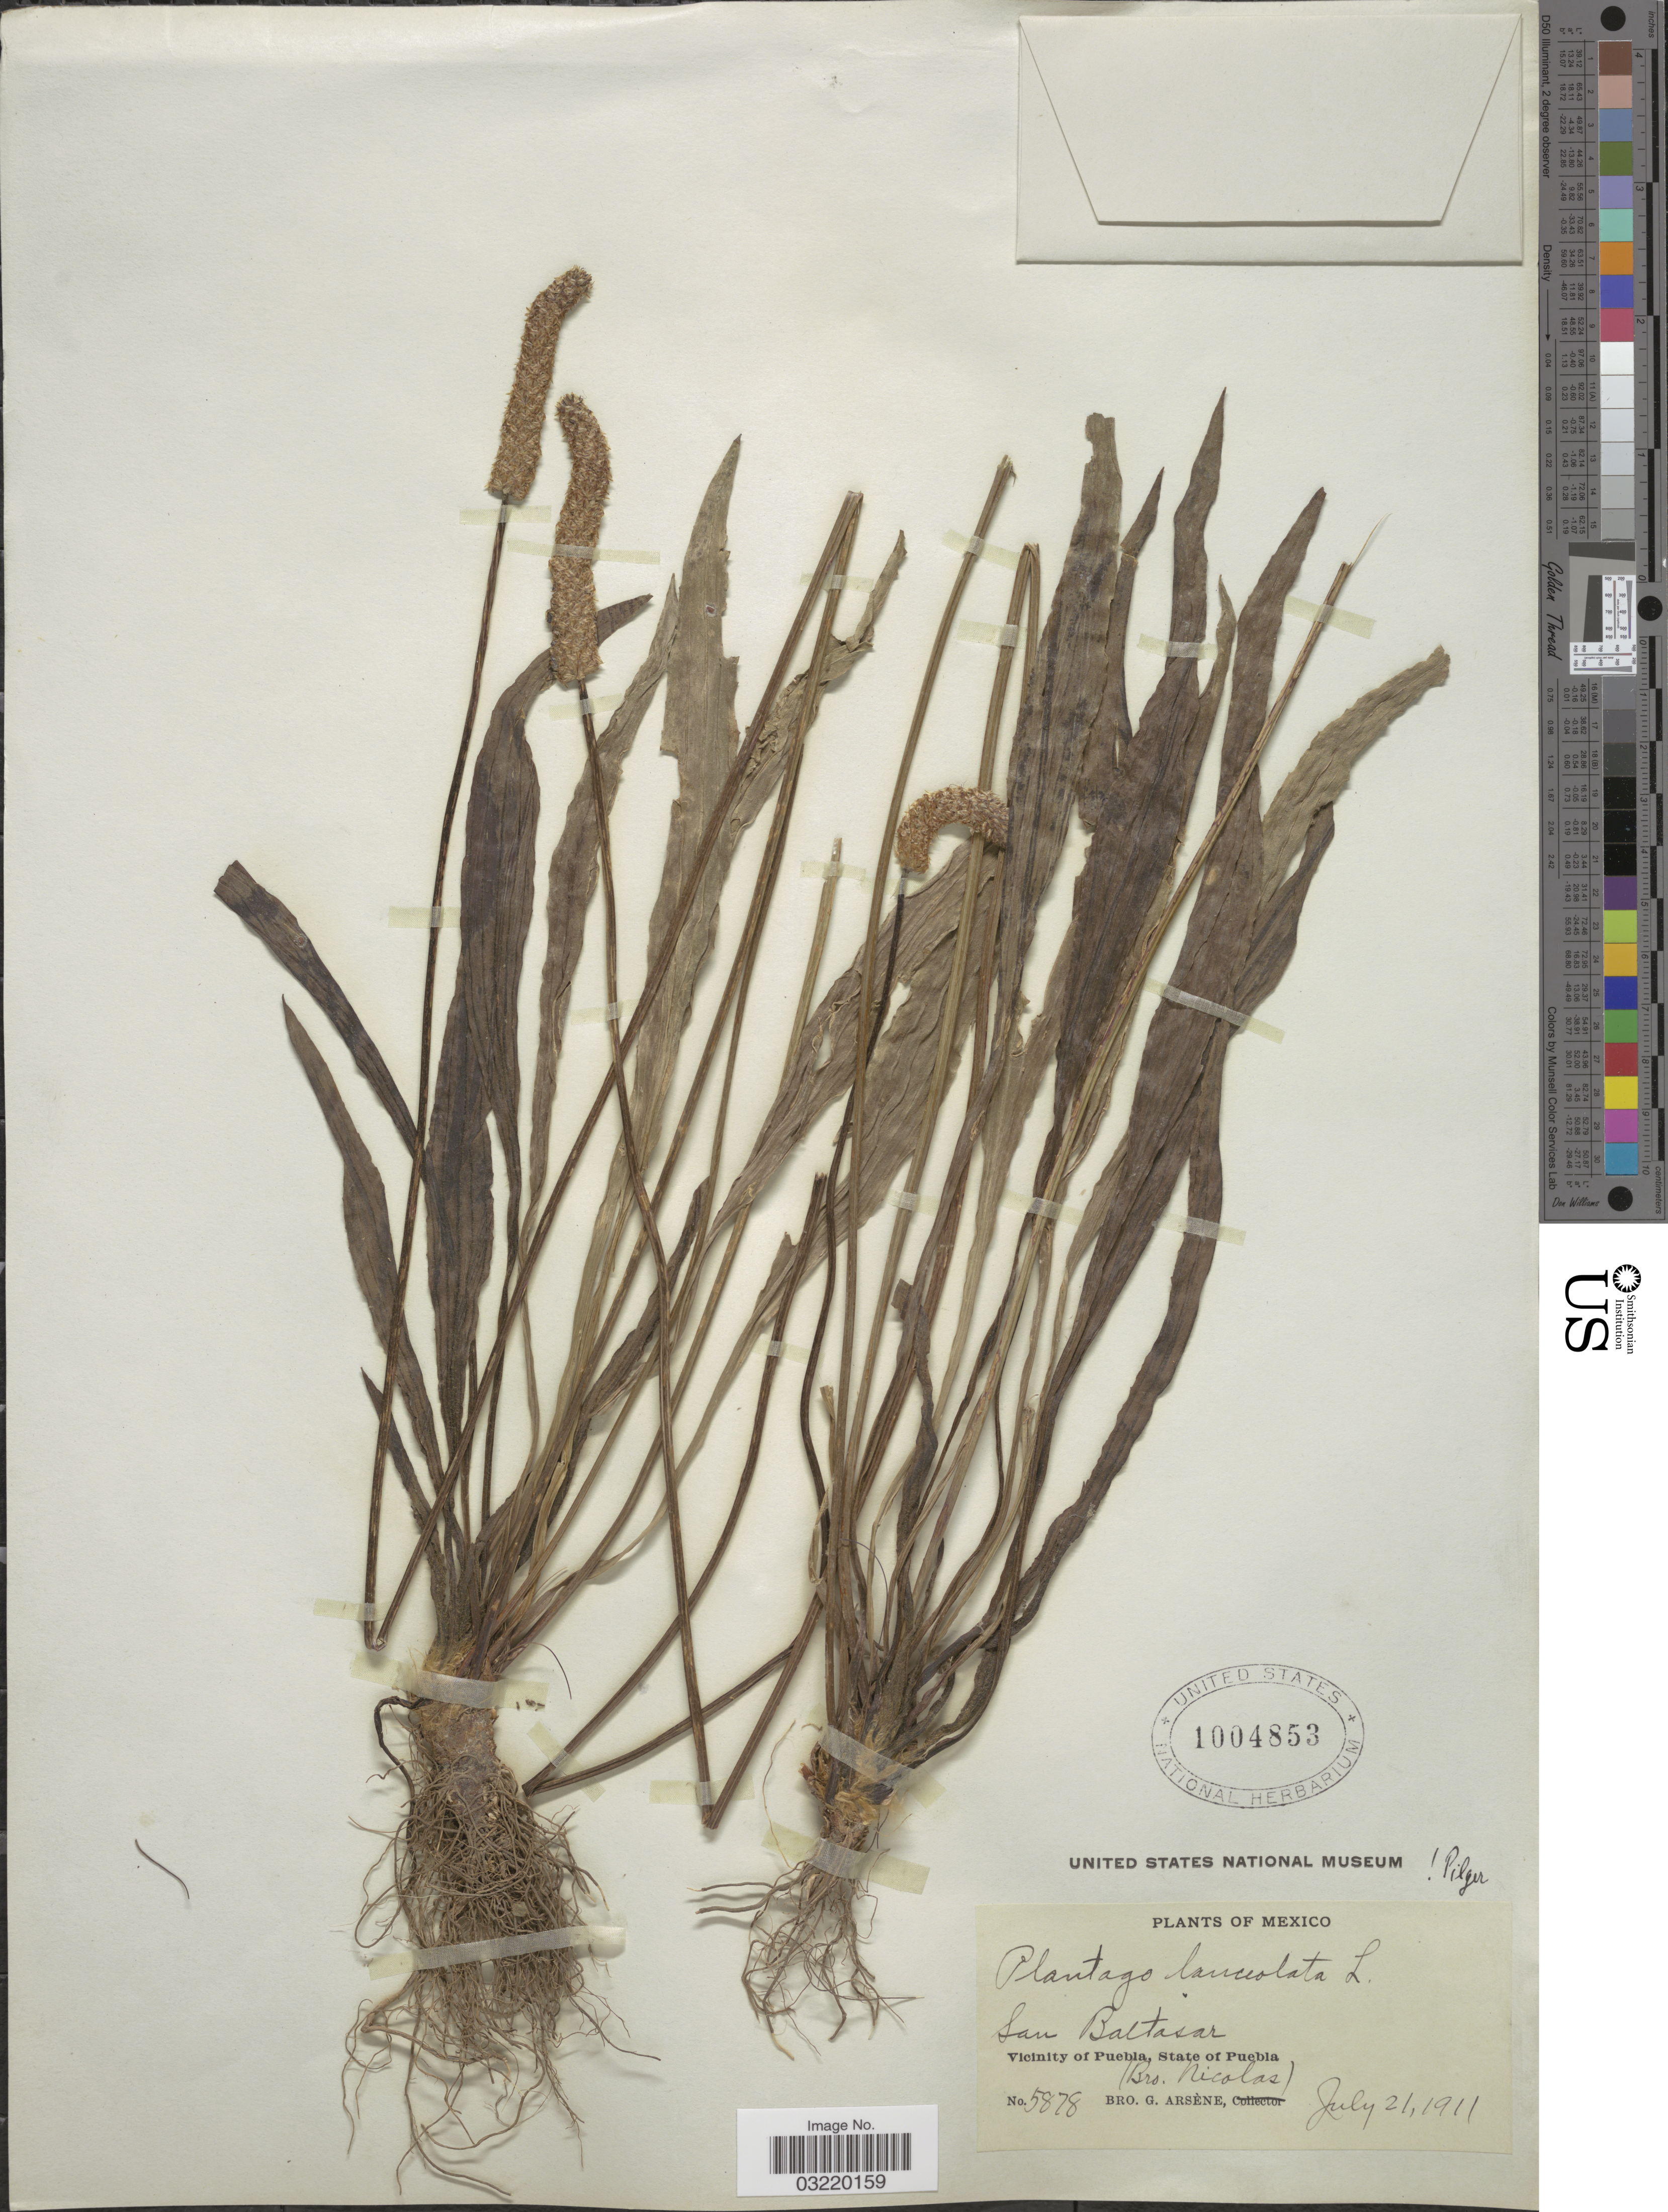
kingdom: Plantae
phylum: Tracheophyta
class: Magnoliopsida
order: Lamiales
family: Plantaginaceae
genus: Plantago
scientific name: Plantago lanceolata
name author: L.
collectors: Bro. G. Arsène & Bro. Nicolas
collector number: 5878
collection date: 1911-07-21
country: Mexico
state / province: Puebla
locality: San Baltasar. Vicinity of Puebla.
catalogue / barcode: US 1004853